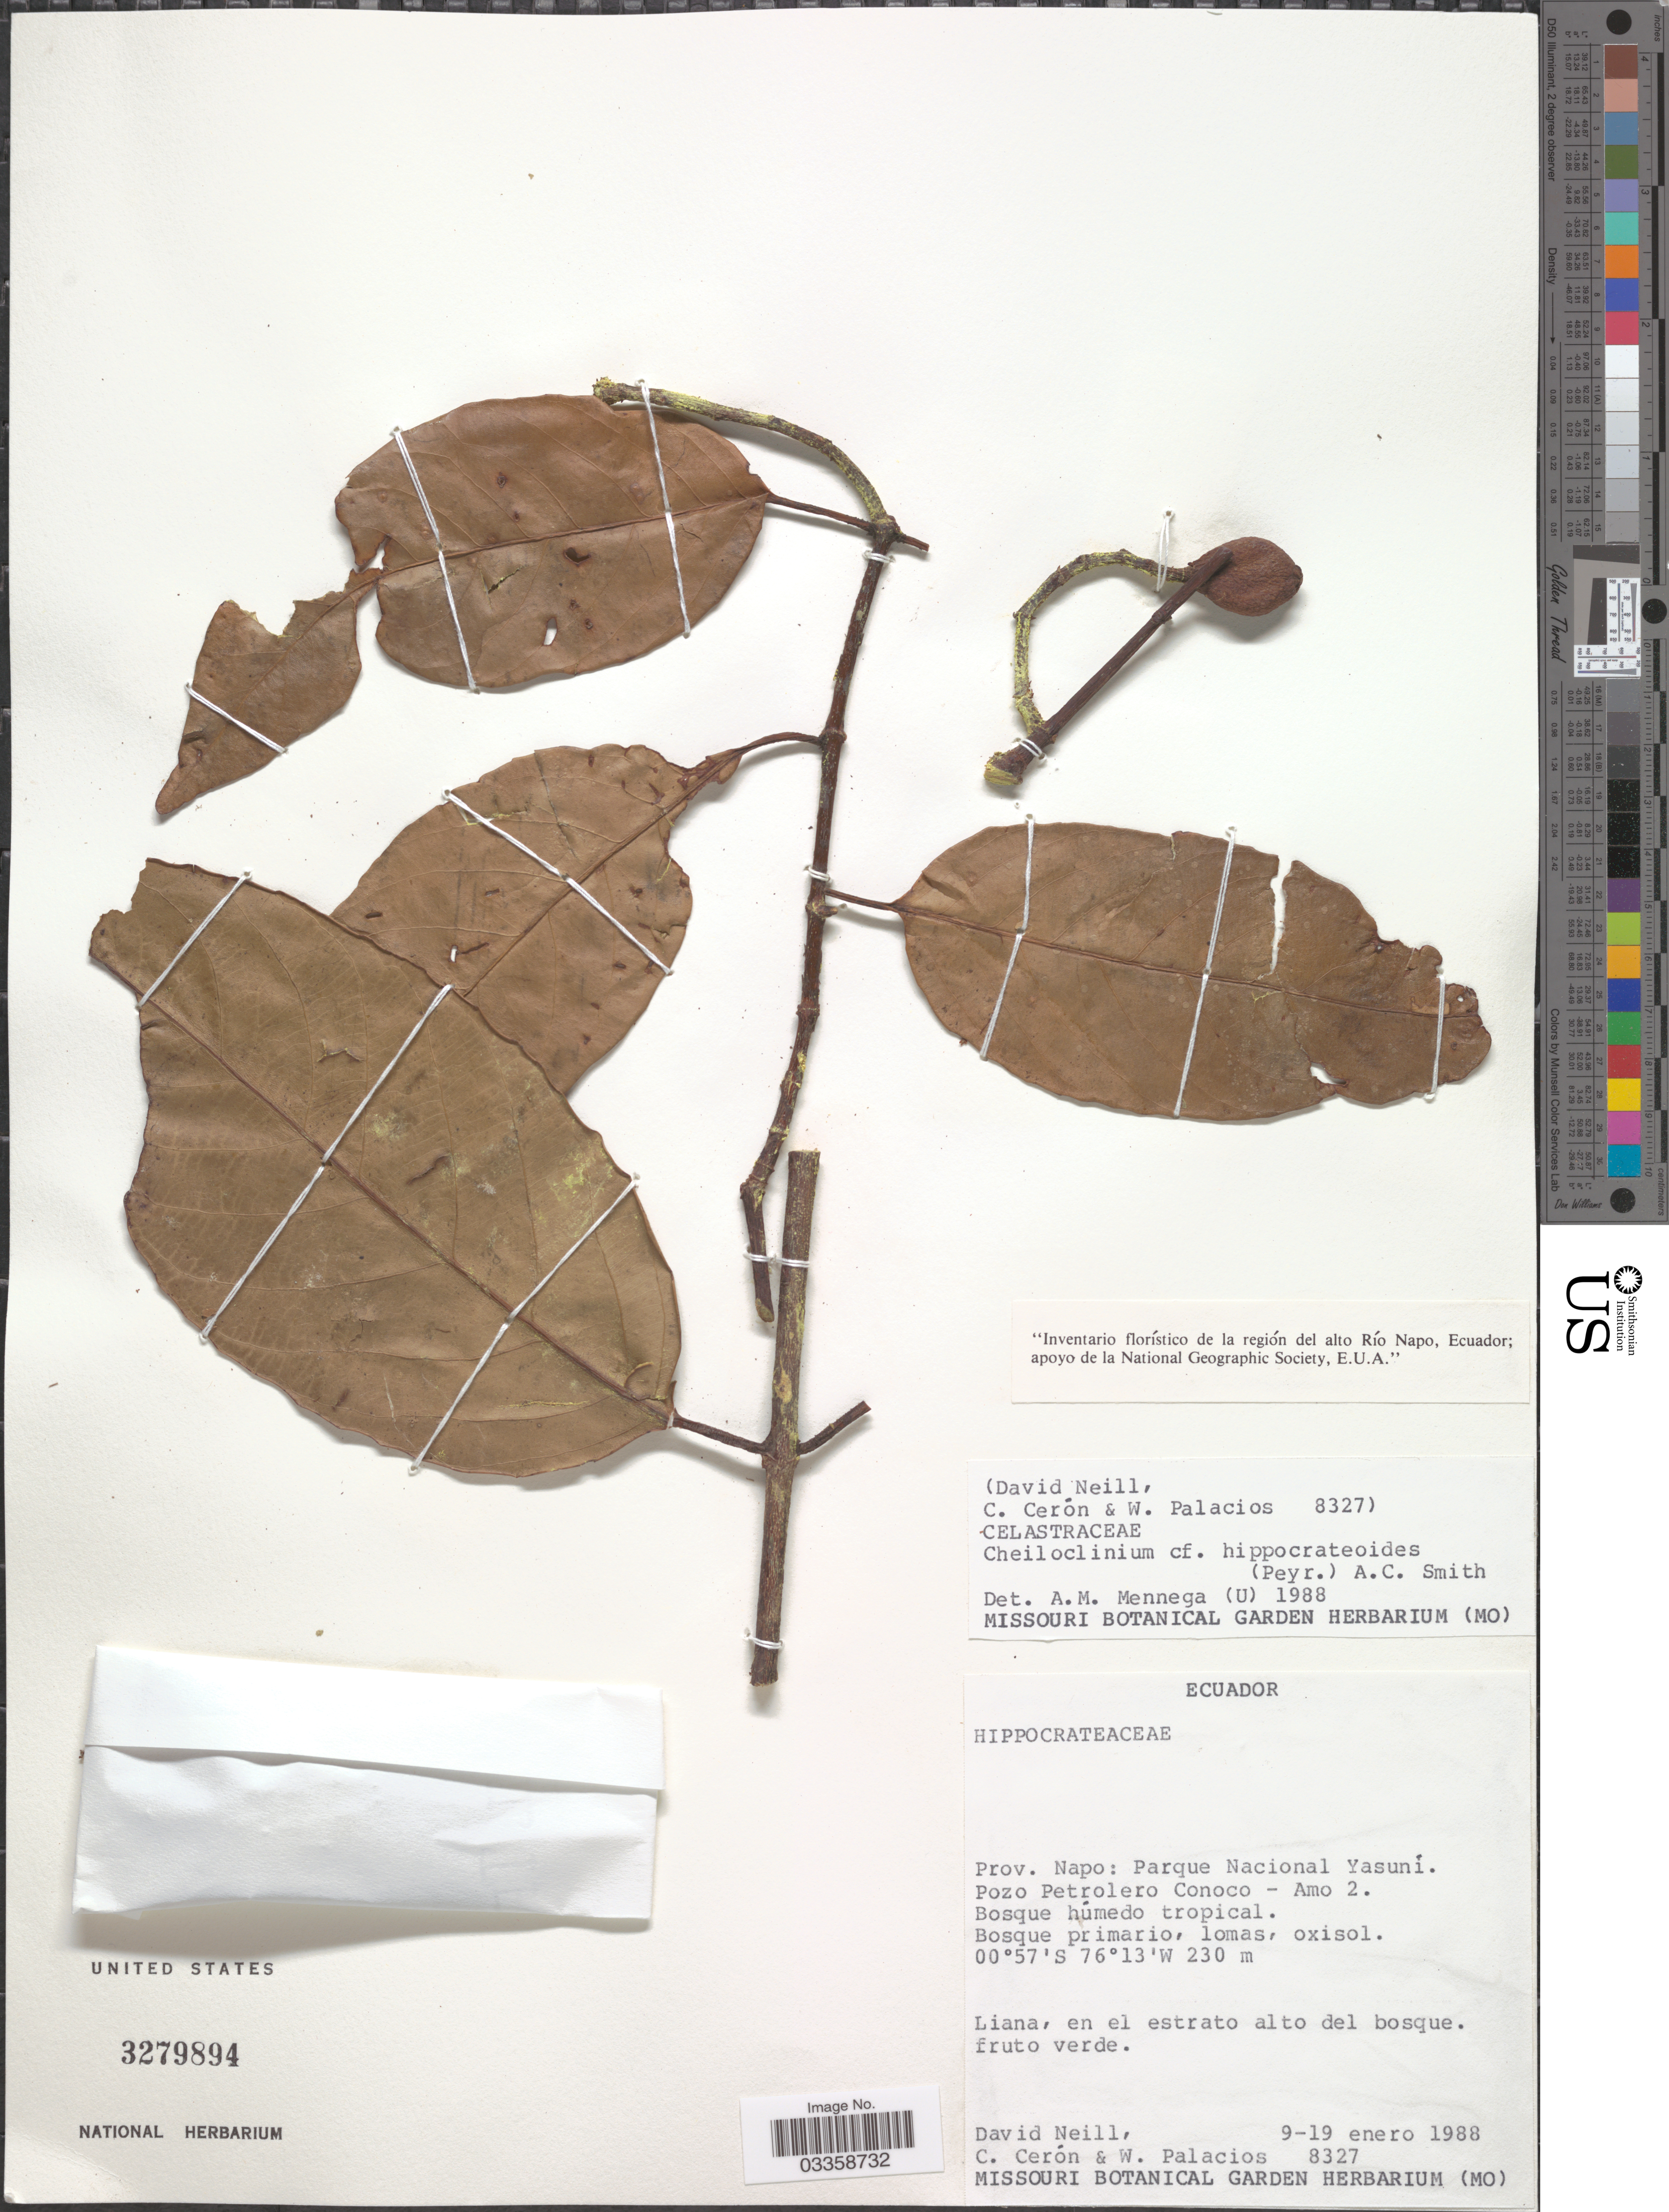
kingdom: Plantae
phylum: Tracheophyta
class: Magnoliopsida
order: Celastrales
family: Celastraceae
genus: Cheiloclinium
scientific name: Cheiloclinium hippocrateoides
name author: (Peyr.) A.C. Sm.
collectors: D. A. Neill, C. E. Cerón M. & W. Palacios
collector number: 8327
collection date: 1988-01-09/1988-01-19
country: Ecuador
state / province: Napo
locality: Prov. Napo: Parque Nacional Yasuní. Pozo Petrolero Conoco - Amo 2.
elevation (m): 230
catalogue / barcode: US 3279894